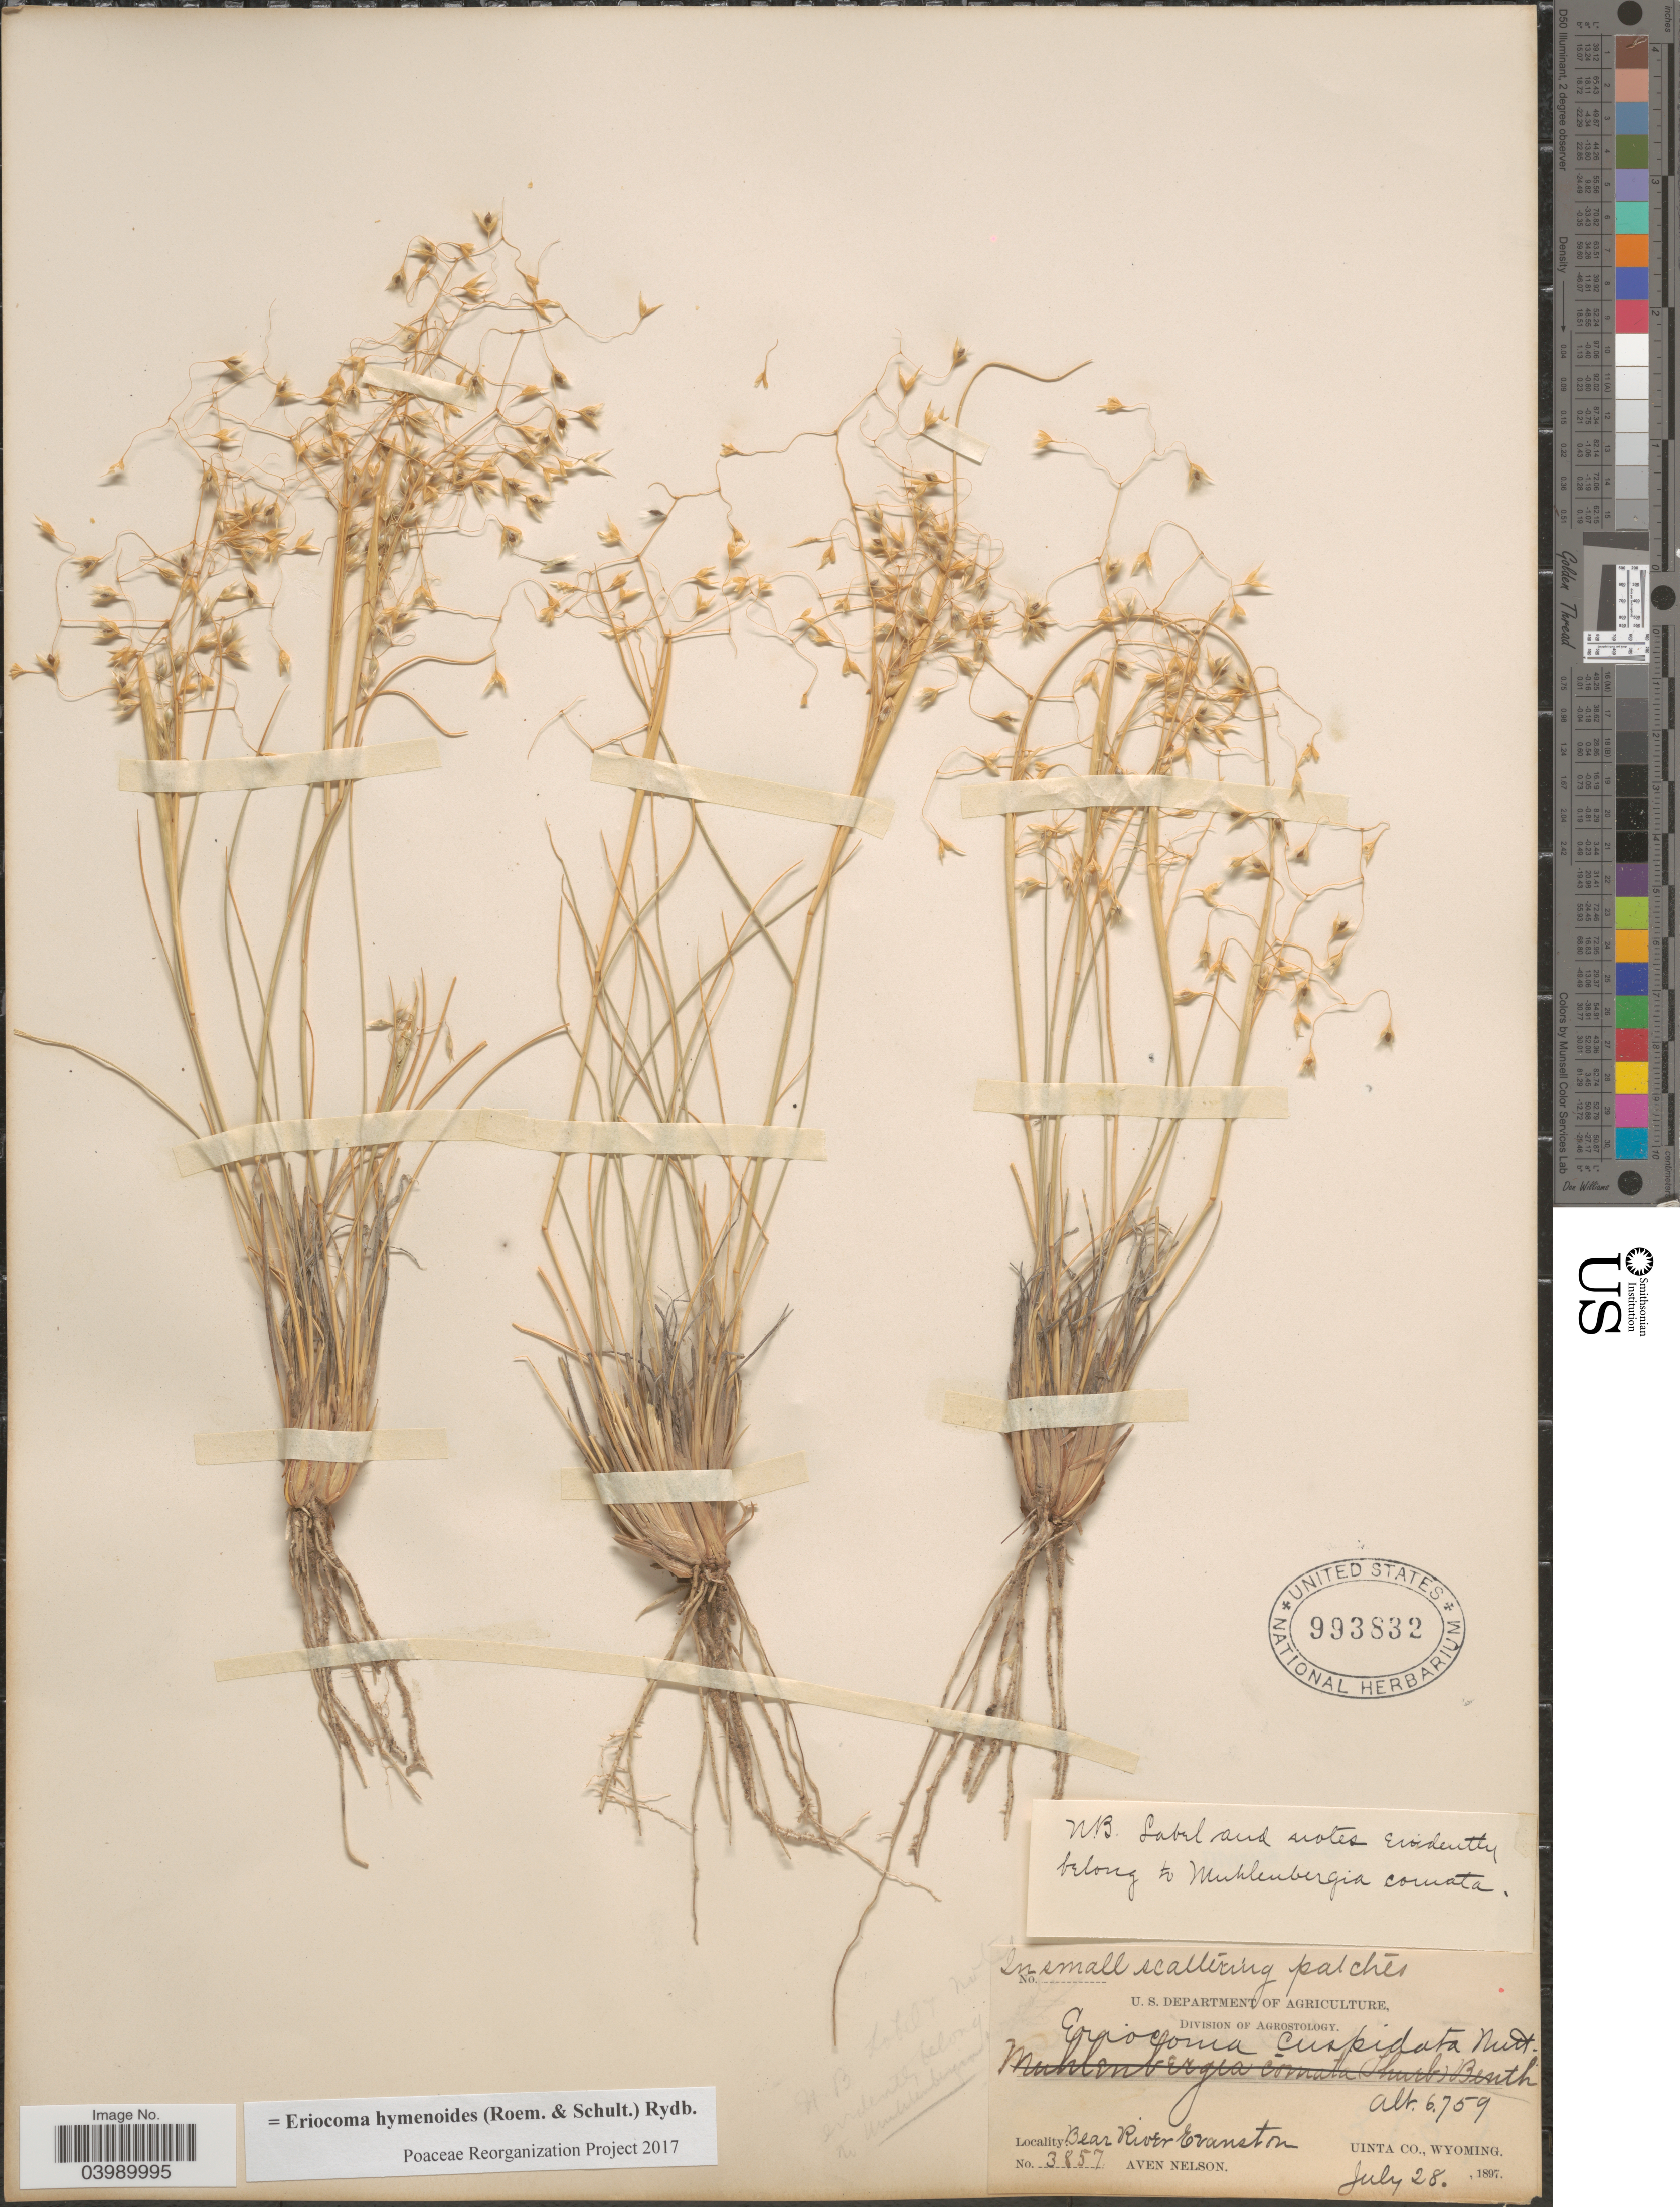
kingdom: Plantae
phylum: Tracheophyta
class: Liliopsida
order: Poales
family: Poaceae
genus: Eriocoma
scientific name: Eriocoma hymenoides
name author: (Roem. & Schult.) Rydb.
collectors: A. Nelson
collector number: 3857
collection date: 1897-07-28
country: United States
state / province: Wyoming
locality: Bear River Evanston, Uinta Co.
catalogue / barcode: US 993832